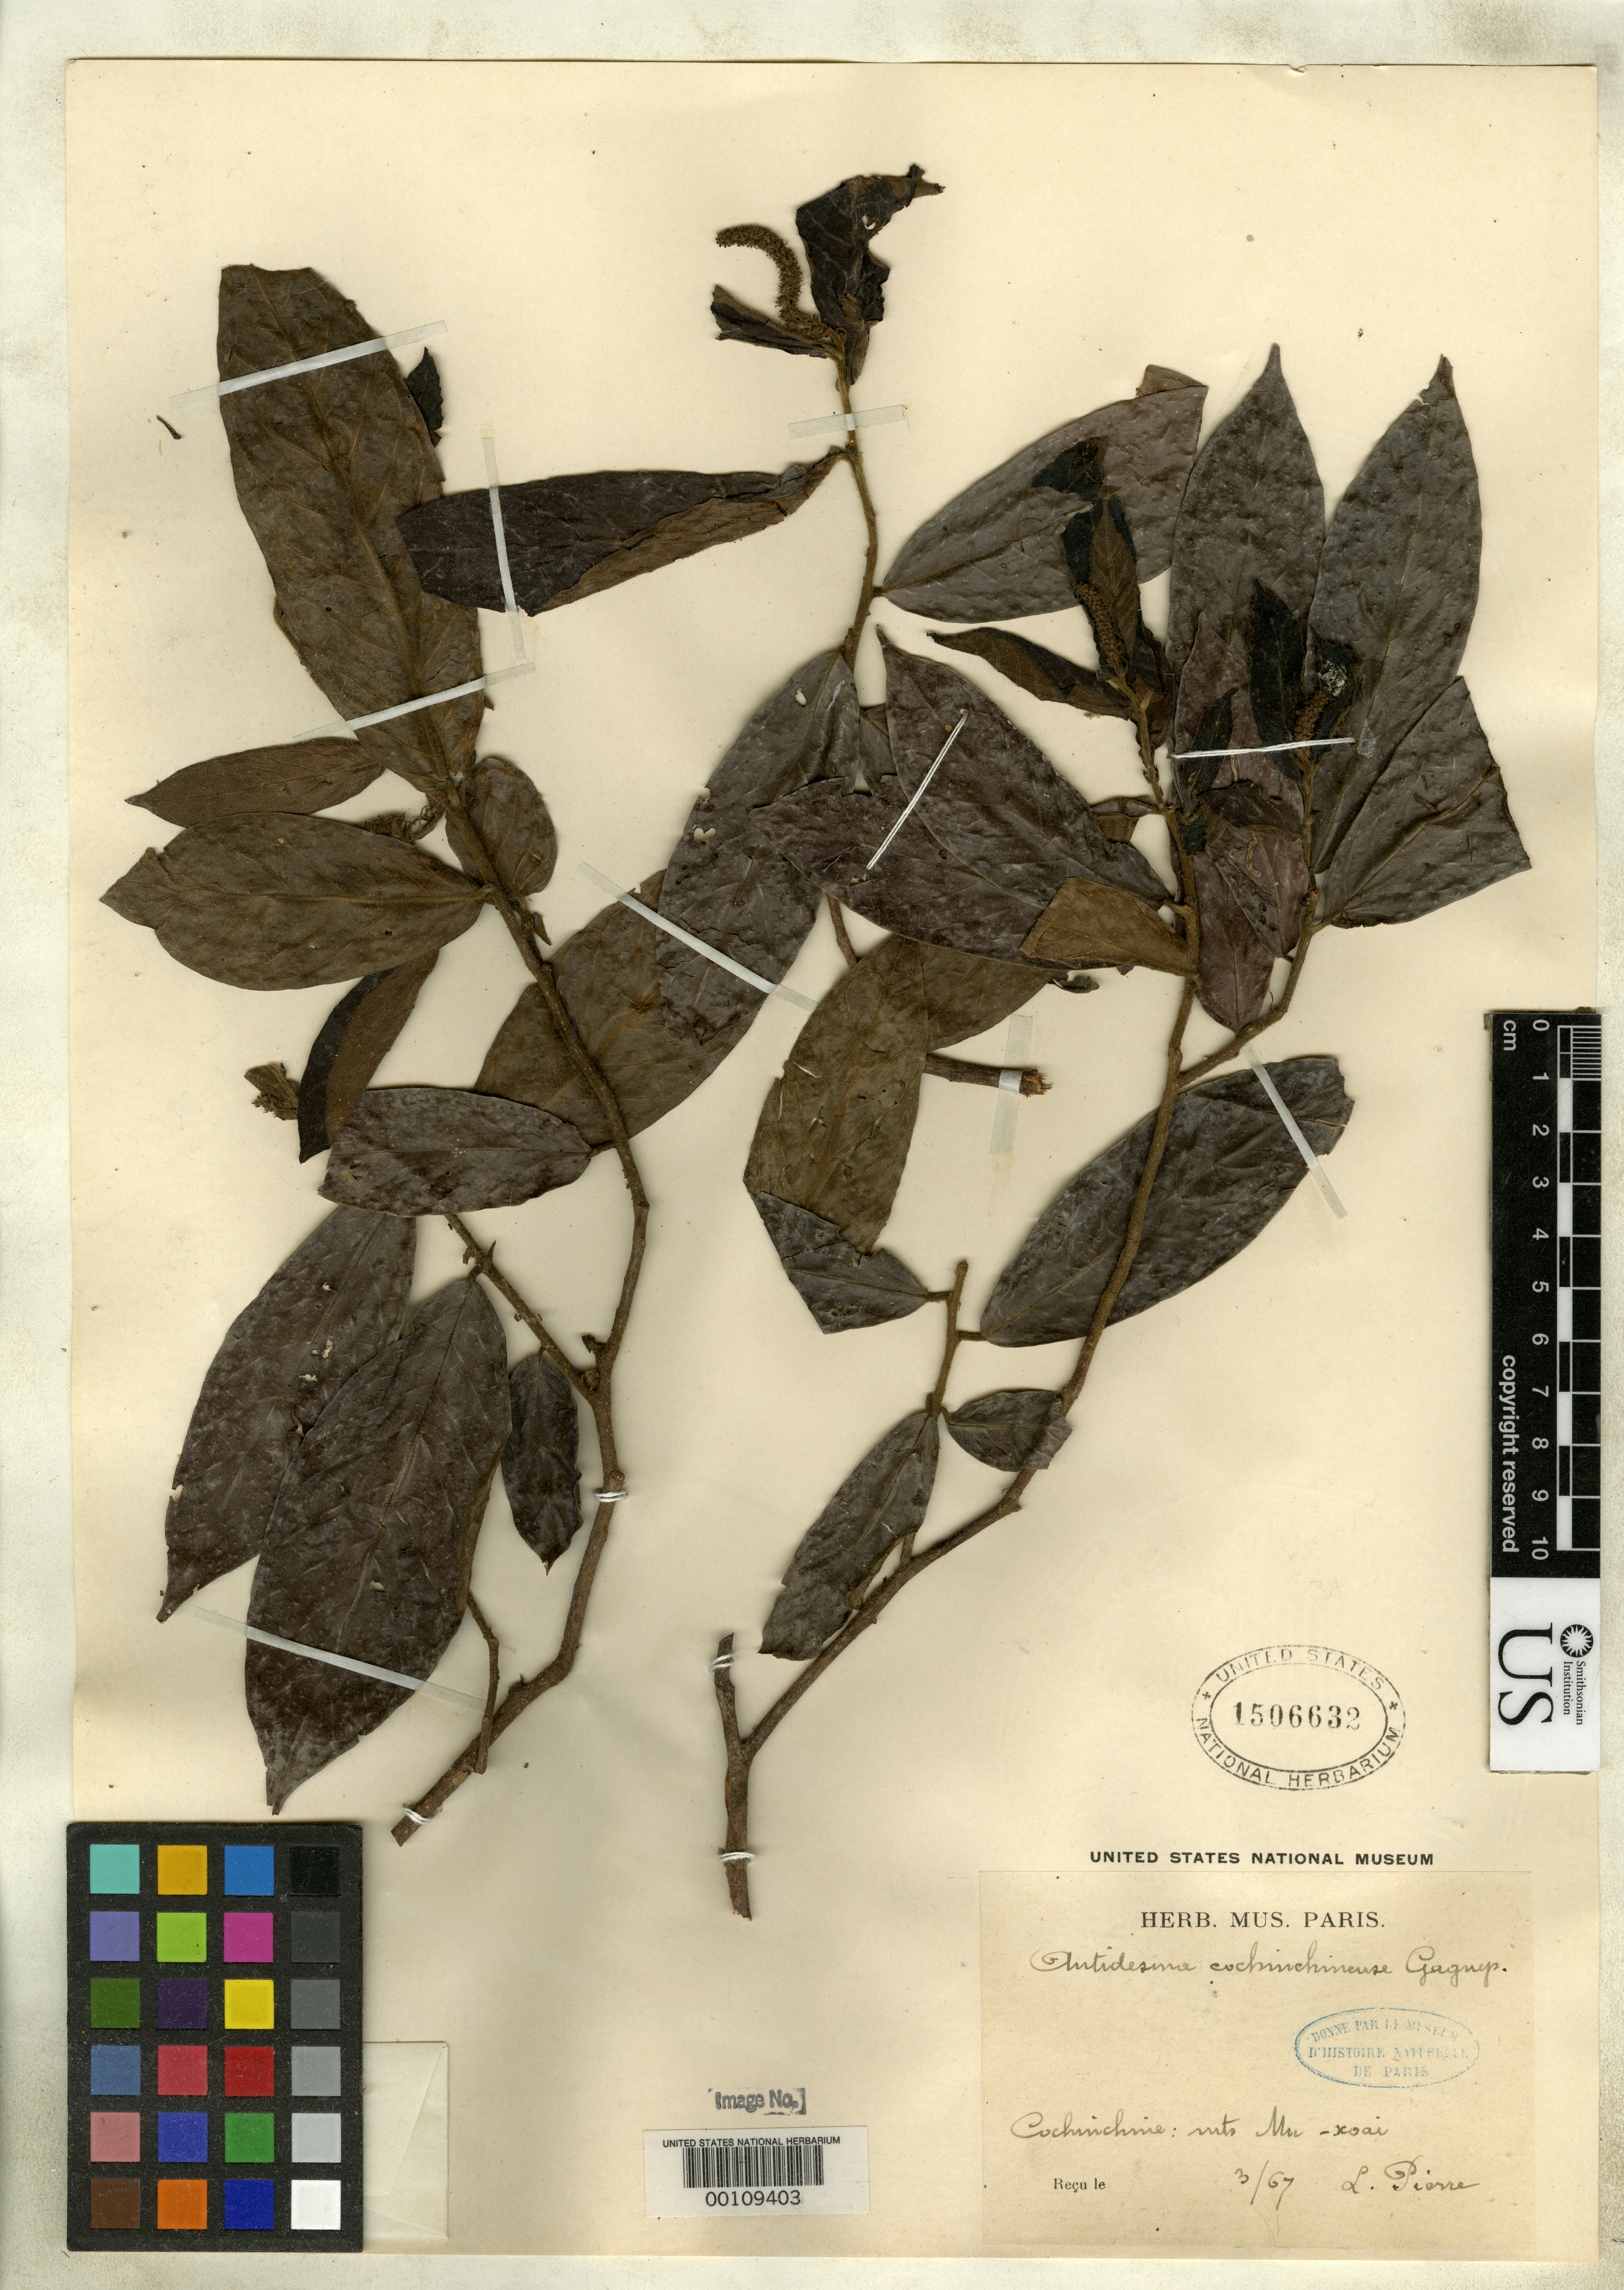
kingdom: Plantae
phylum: Tracheophyta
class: Magnoliopsida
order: Malpighiales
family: Phyllanthaceae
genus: Antidesma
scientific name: Antidesma cochinchinensis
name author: Gagnep.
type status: Type Collection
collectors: J. Pierre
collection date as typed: Mar 1867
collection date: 1867-03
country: Vietnam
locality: Mts. Mu-Xoai.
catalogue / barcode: US 1506632